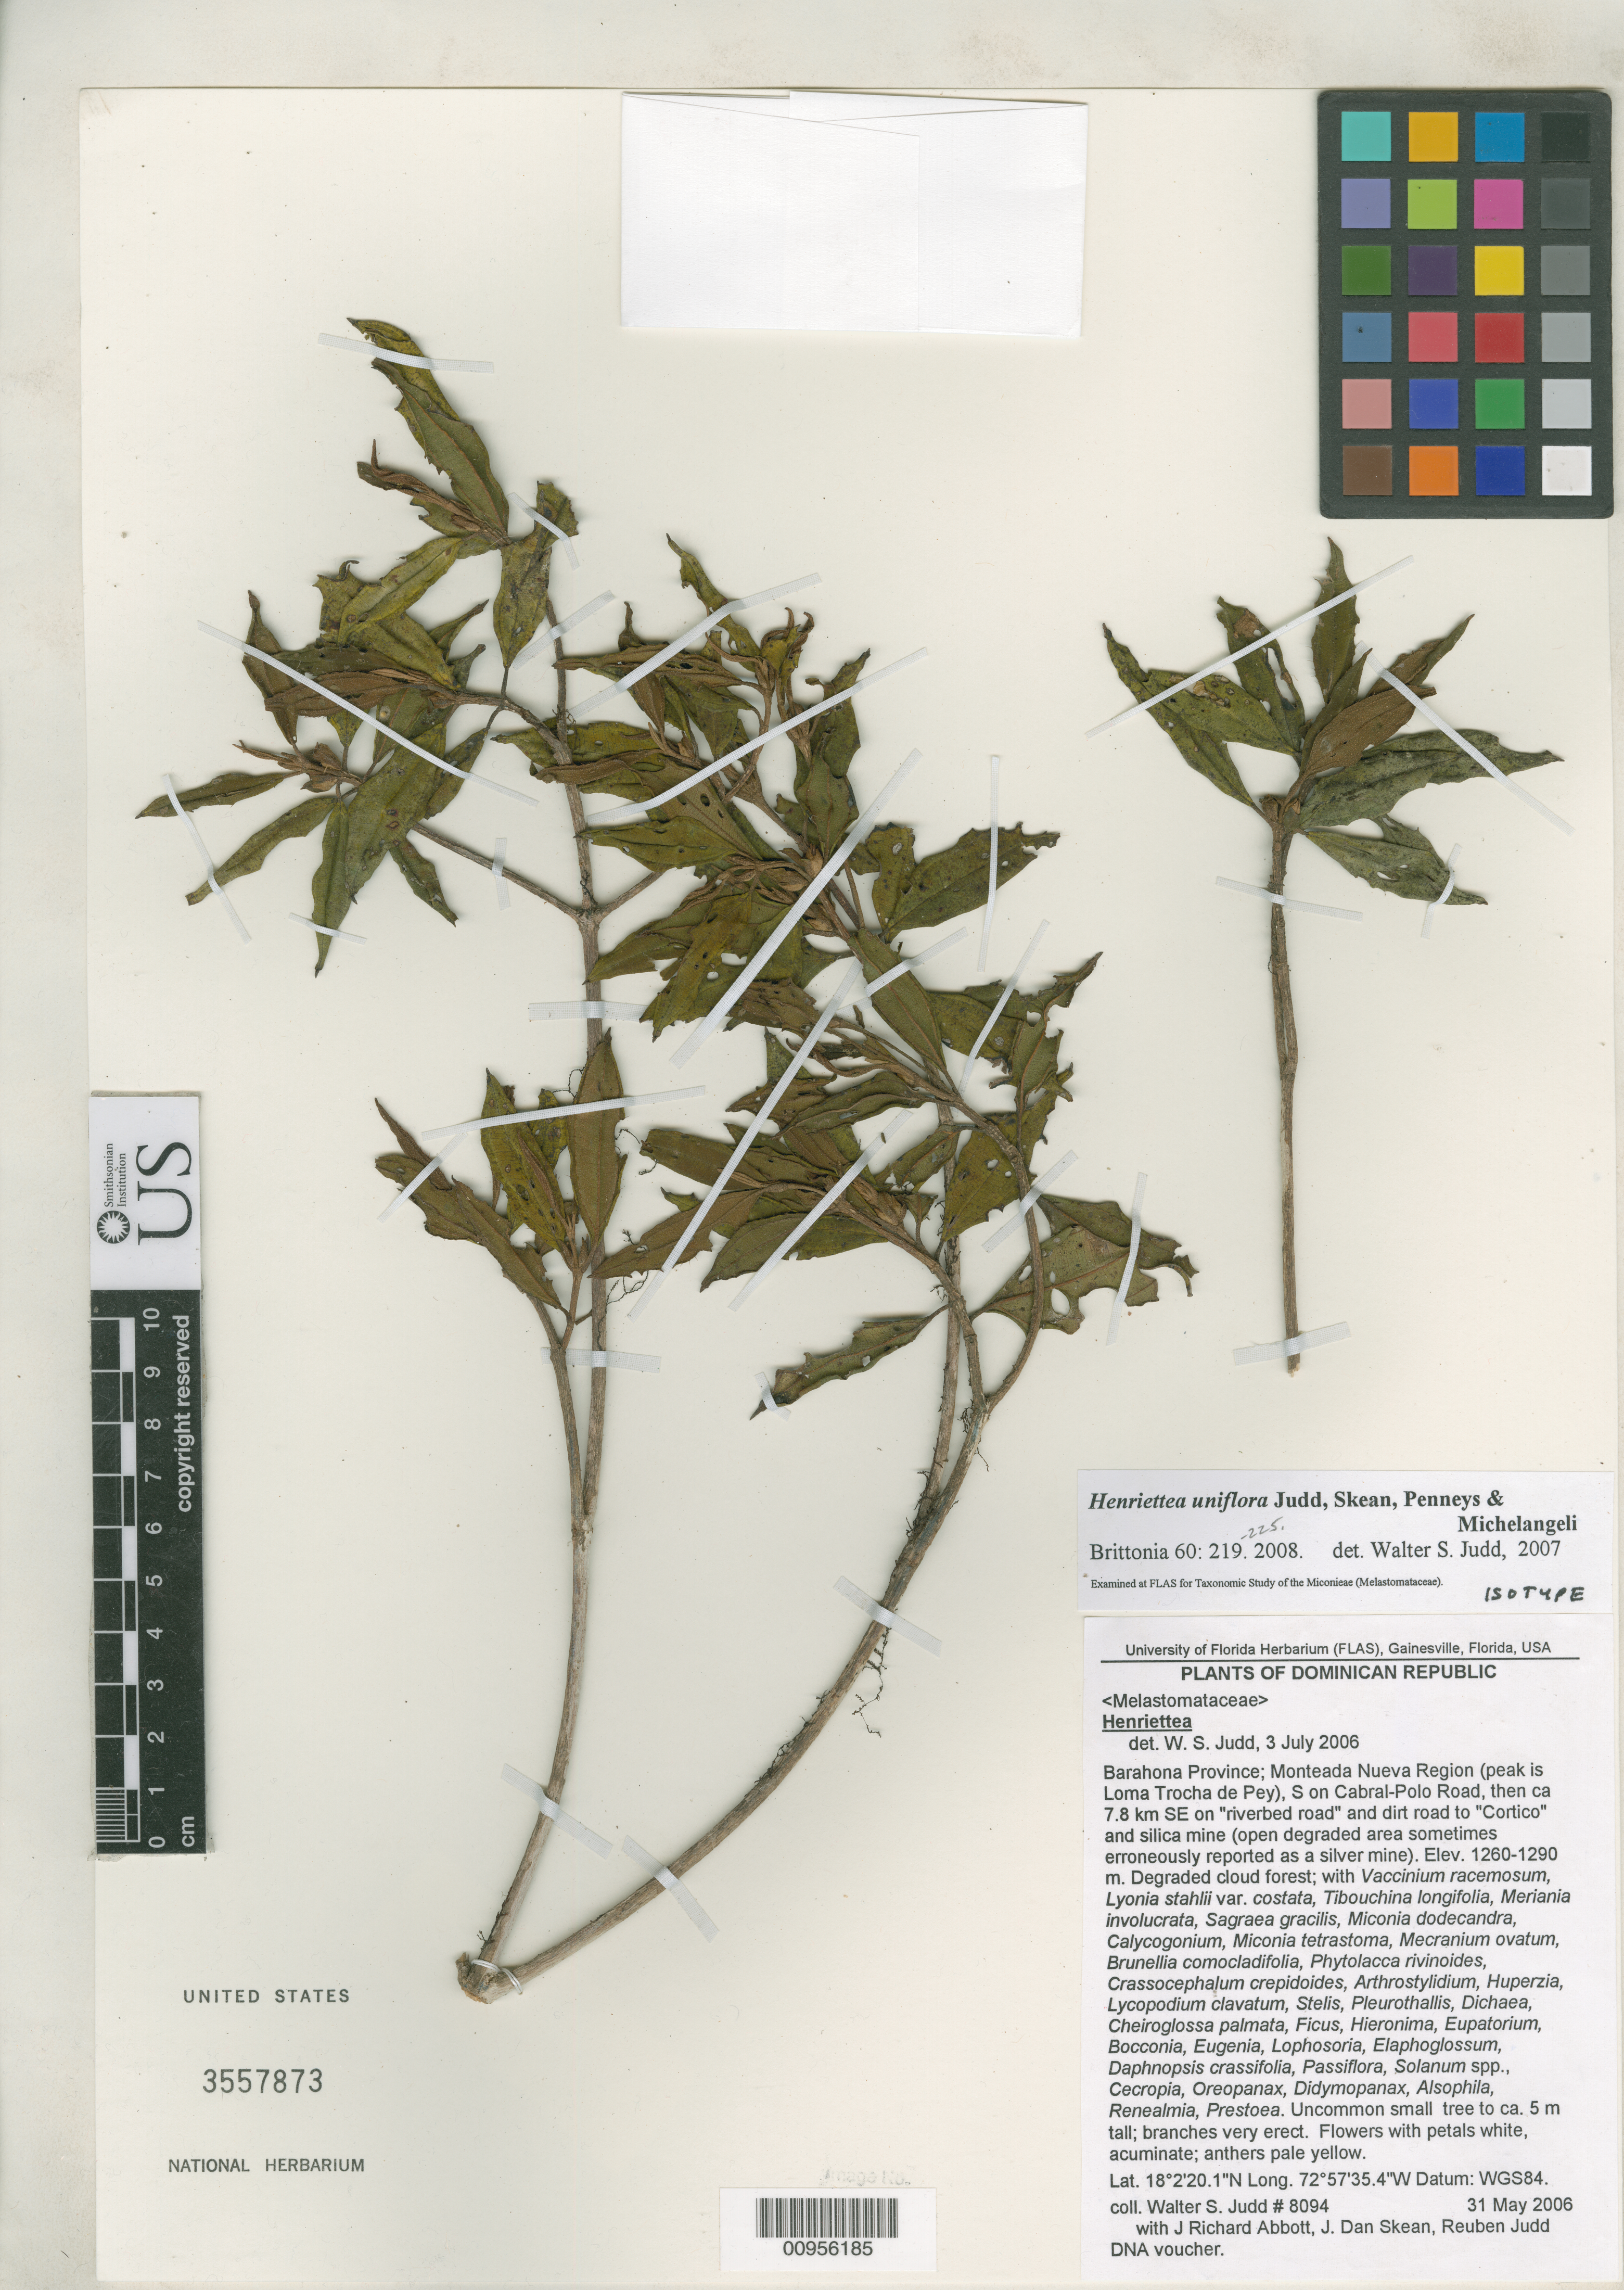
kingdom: Plantae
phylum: Tracheophyta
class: Magnoliopsida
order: Myrtales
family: Melastomataceae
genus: Henriettea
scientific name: Henriettea uniflora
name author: Judd & et al.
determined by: Judd, Walter S.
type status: Isotype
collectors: W. S. Judd, J. R. Abbott, J. Skean & R. Judd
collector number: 8094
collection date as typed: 31 May 2006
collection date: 2006-05-31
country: Dominican Republic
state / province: Barahona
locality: Barahona Province; Monteada Nueva Region (peak is Loma Trocha de Pey), S on Cabral-Polo Road, then ca. 7.8 km SE on "riverbed road" and dirt road to "Cortico" and silica mine.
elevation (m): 1260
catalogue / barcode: US 3557873